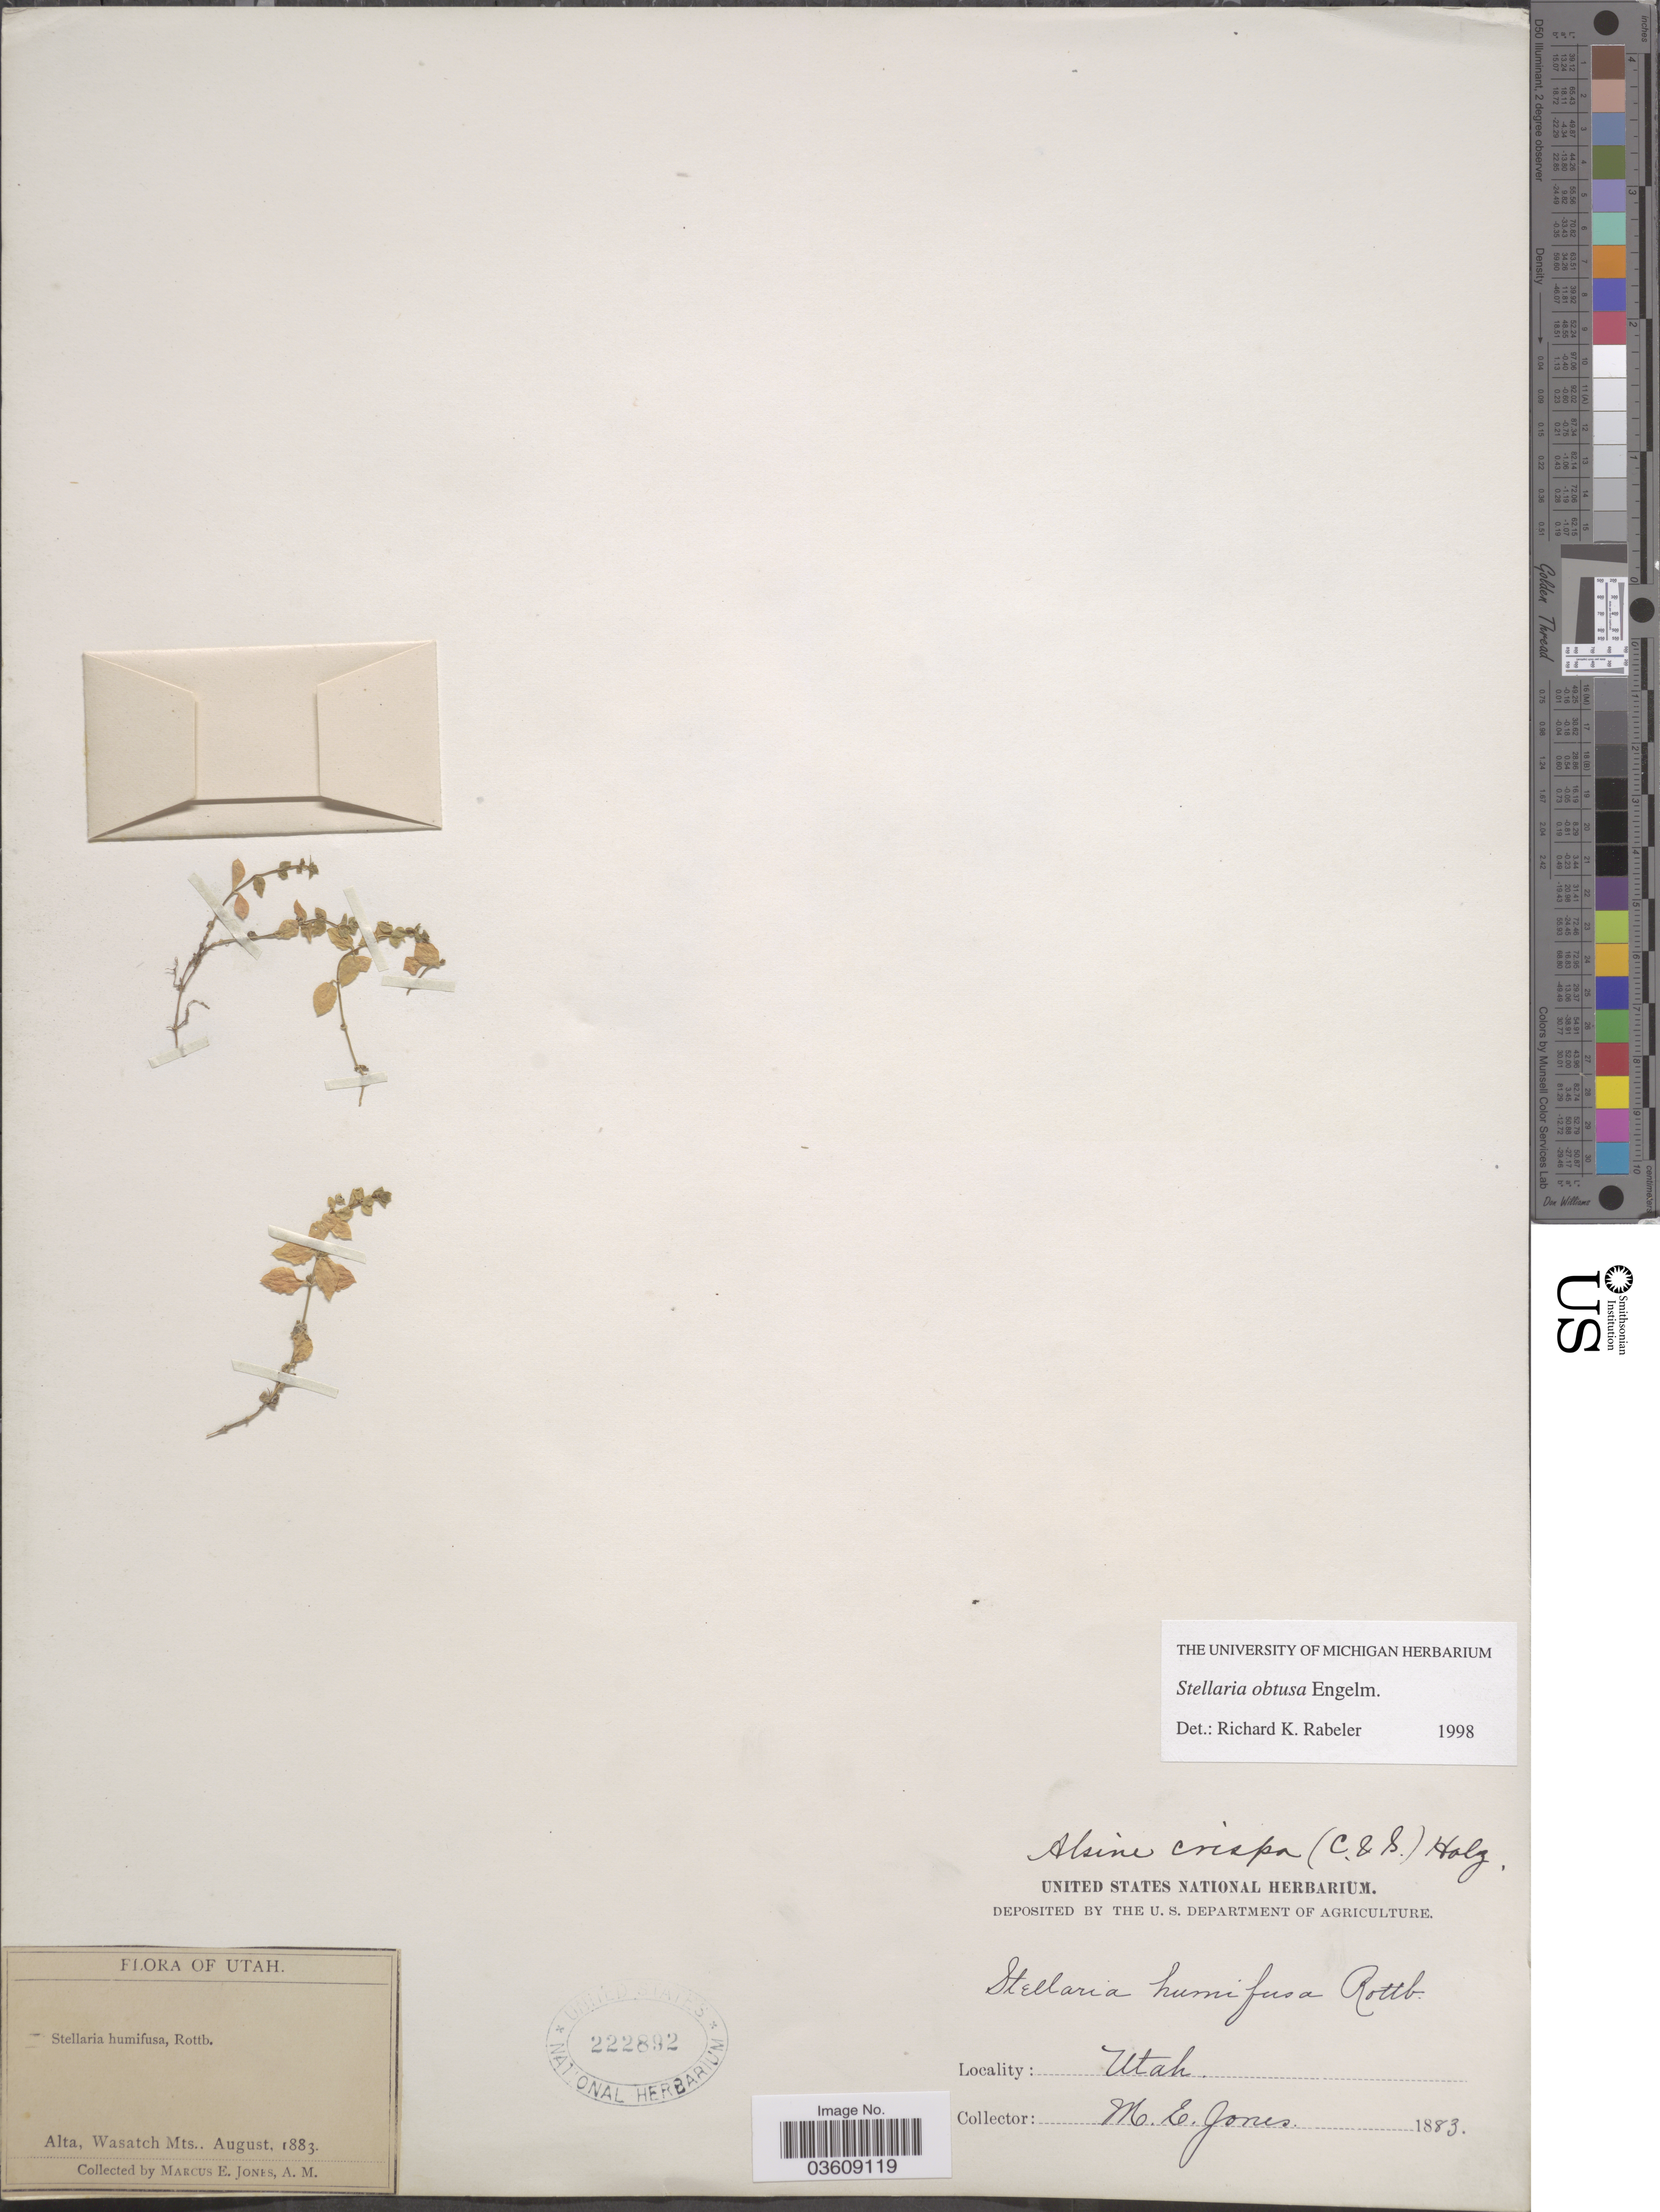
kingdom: Plantae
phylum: Tracheophyta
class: Magnoliopsida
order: Caryophyllales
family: Caryophyllaceae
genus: Engellaria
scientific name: Engellaria obtusa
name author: (Engelm.) Iamonico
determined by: U.S. National Herbarium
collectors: M. E. Jones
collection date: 1883-08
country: United States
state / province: Utah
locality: Alta, Wasatch Mts.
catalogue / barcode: US 222892